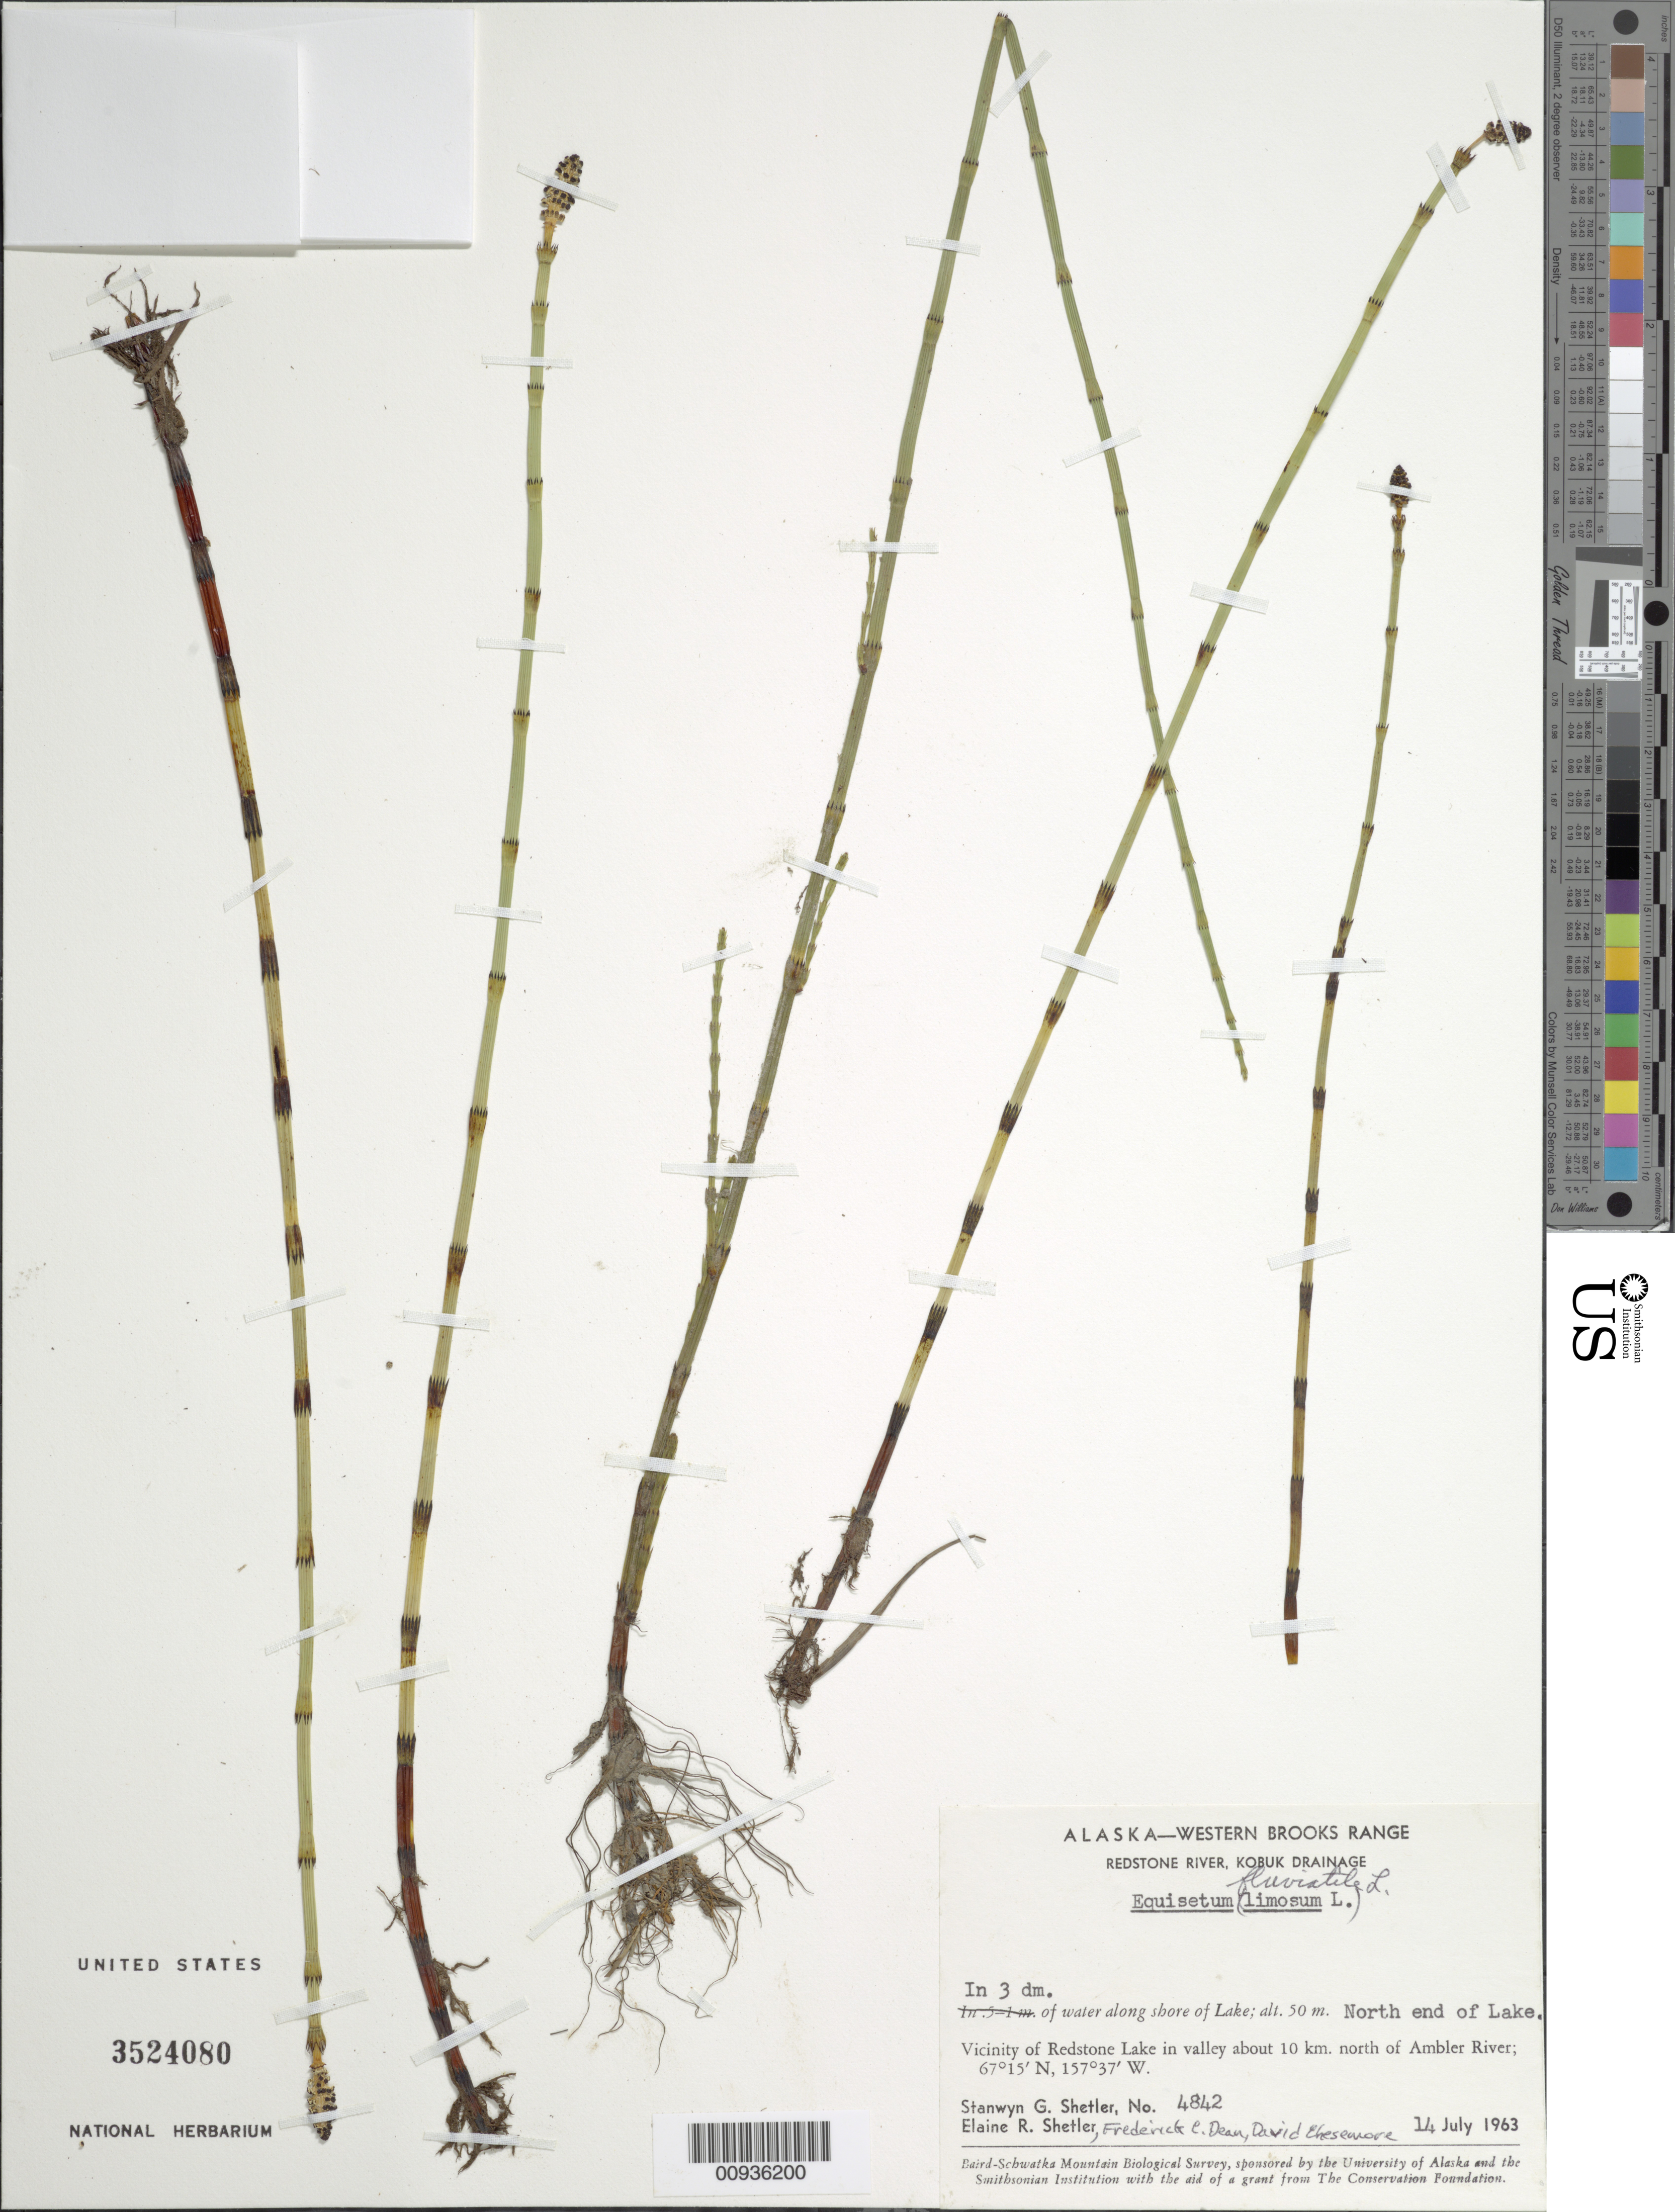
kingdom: Plantae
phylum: Tracheophyta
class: Polypodiopsida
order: Equisetales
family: Equisetaceae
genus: Equisetum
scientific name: Equisetum fluviatile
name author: L.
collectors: S. Shetler, E. R. Shetler, F. C. Dean & D. Chesemore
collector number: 4842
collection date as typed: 14 Jul 1963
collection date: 1963-07-14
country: United States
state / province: Alaska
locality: Vicinity of Redstone Lake in valley about 10 km. north of Ambler River. Western Brooks Range, Redstone River, Kobuk Drainage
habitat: In 3 dm. of water along shore of Lake. North end of Lake.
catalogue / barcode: US 3524080